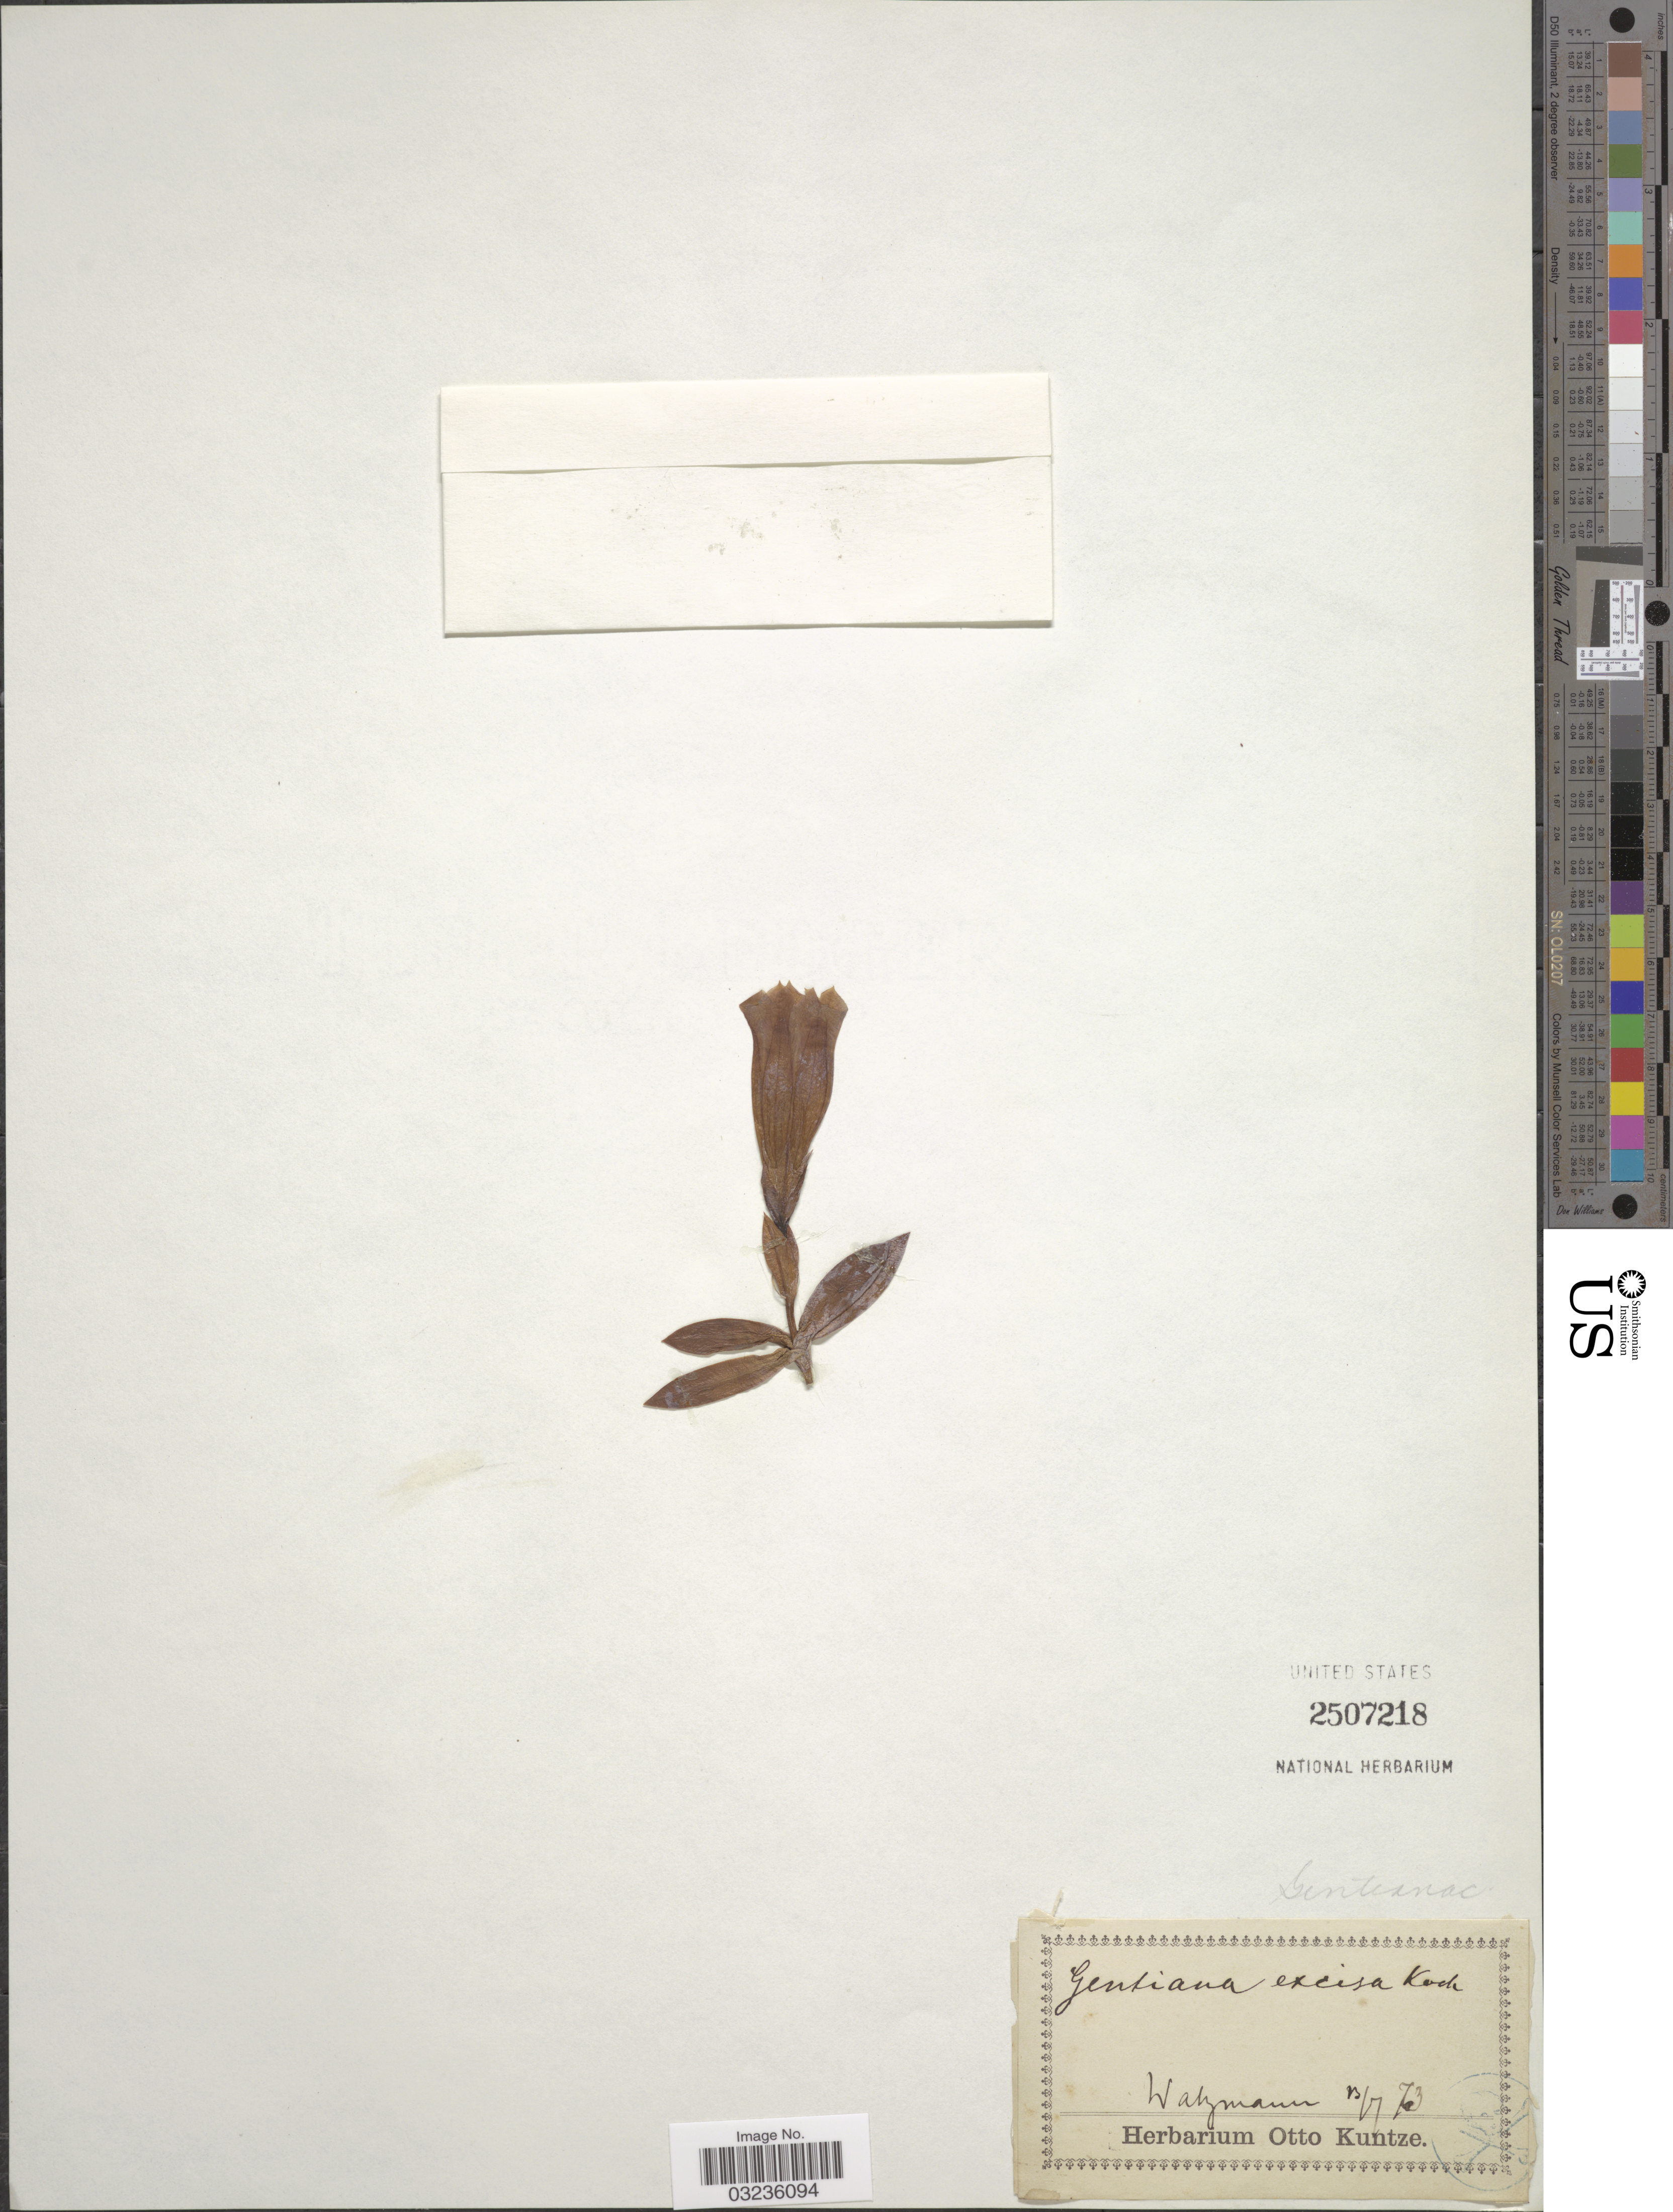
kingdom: Plantae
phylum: Tracheophyta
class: Magnoliopsida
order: Gentianales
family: Gentianaceae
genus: Gentiana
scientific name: Gentiana excisa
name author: C. Presl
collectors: ex herb. Otto Kuntze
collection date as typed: Transcribed d/m/y: 13/7/73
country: Germany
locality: Watzmann.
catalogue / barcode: US 2507218